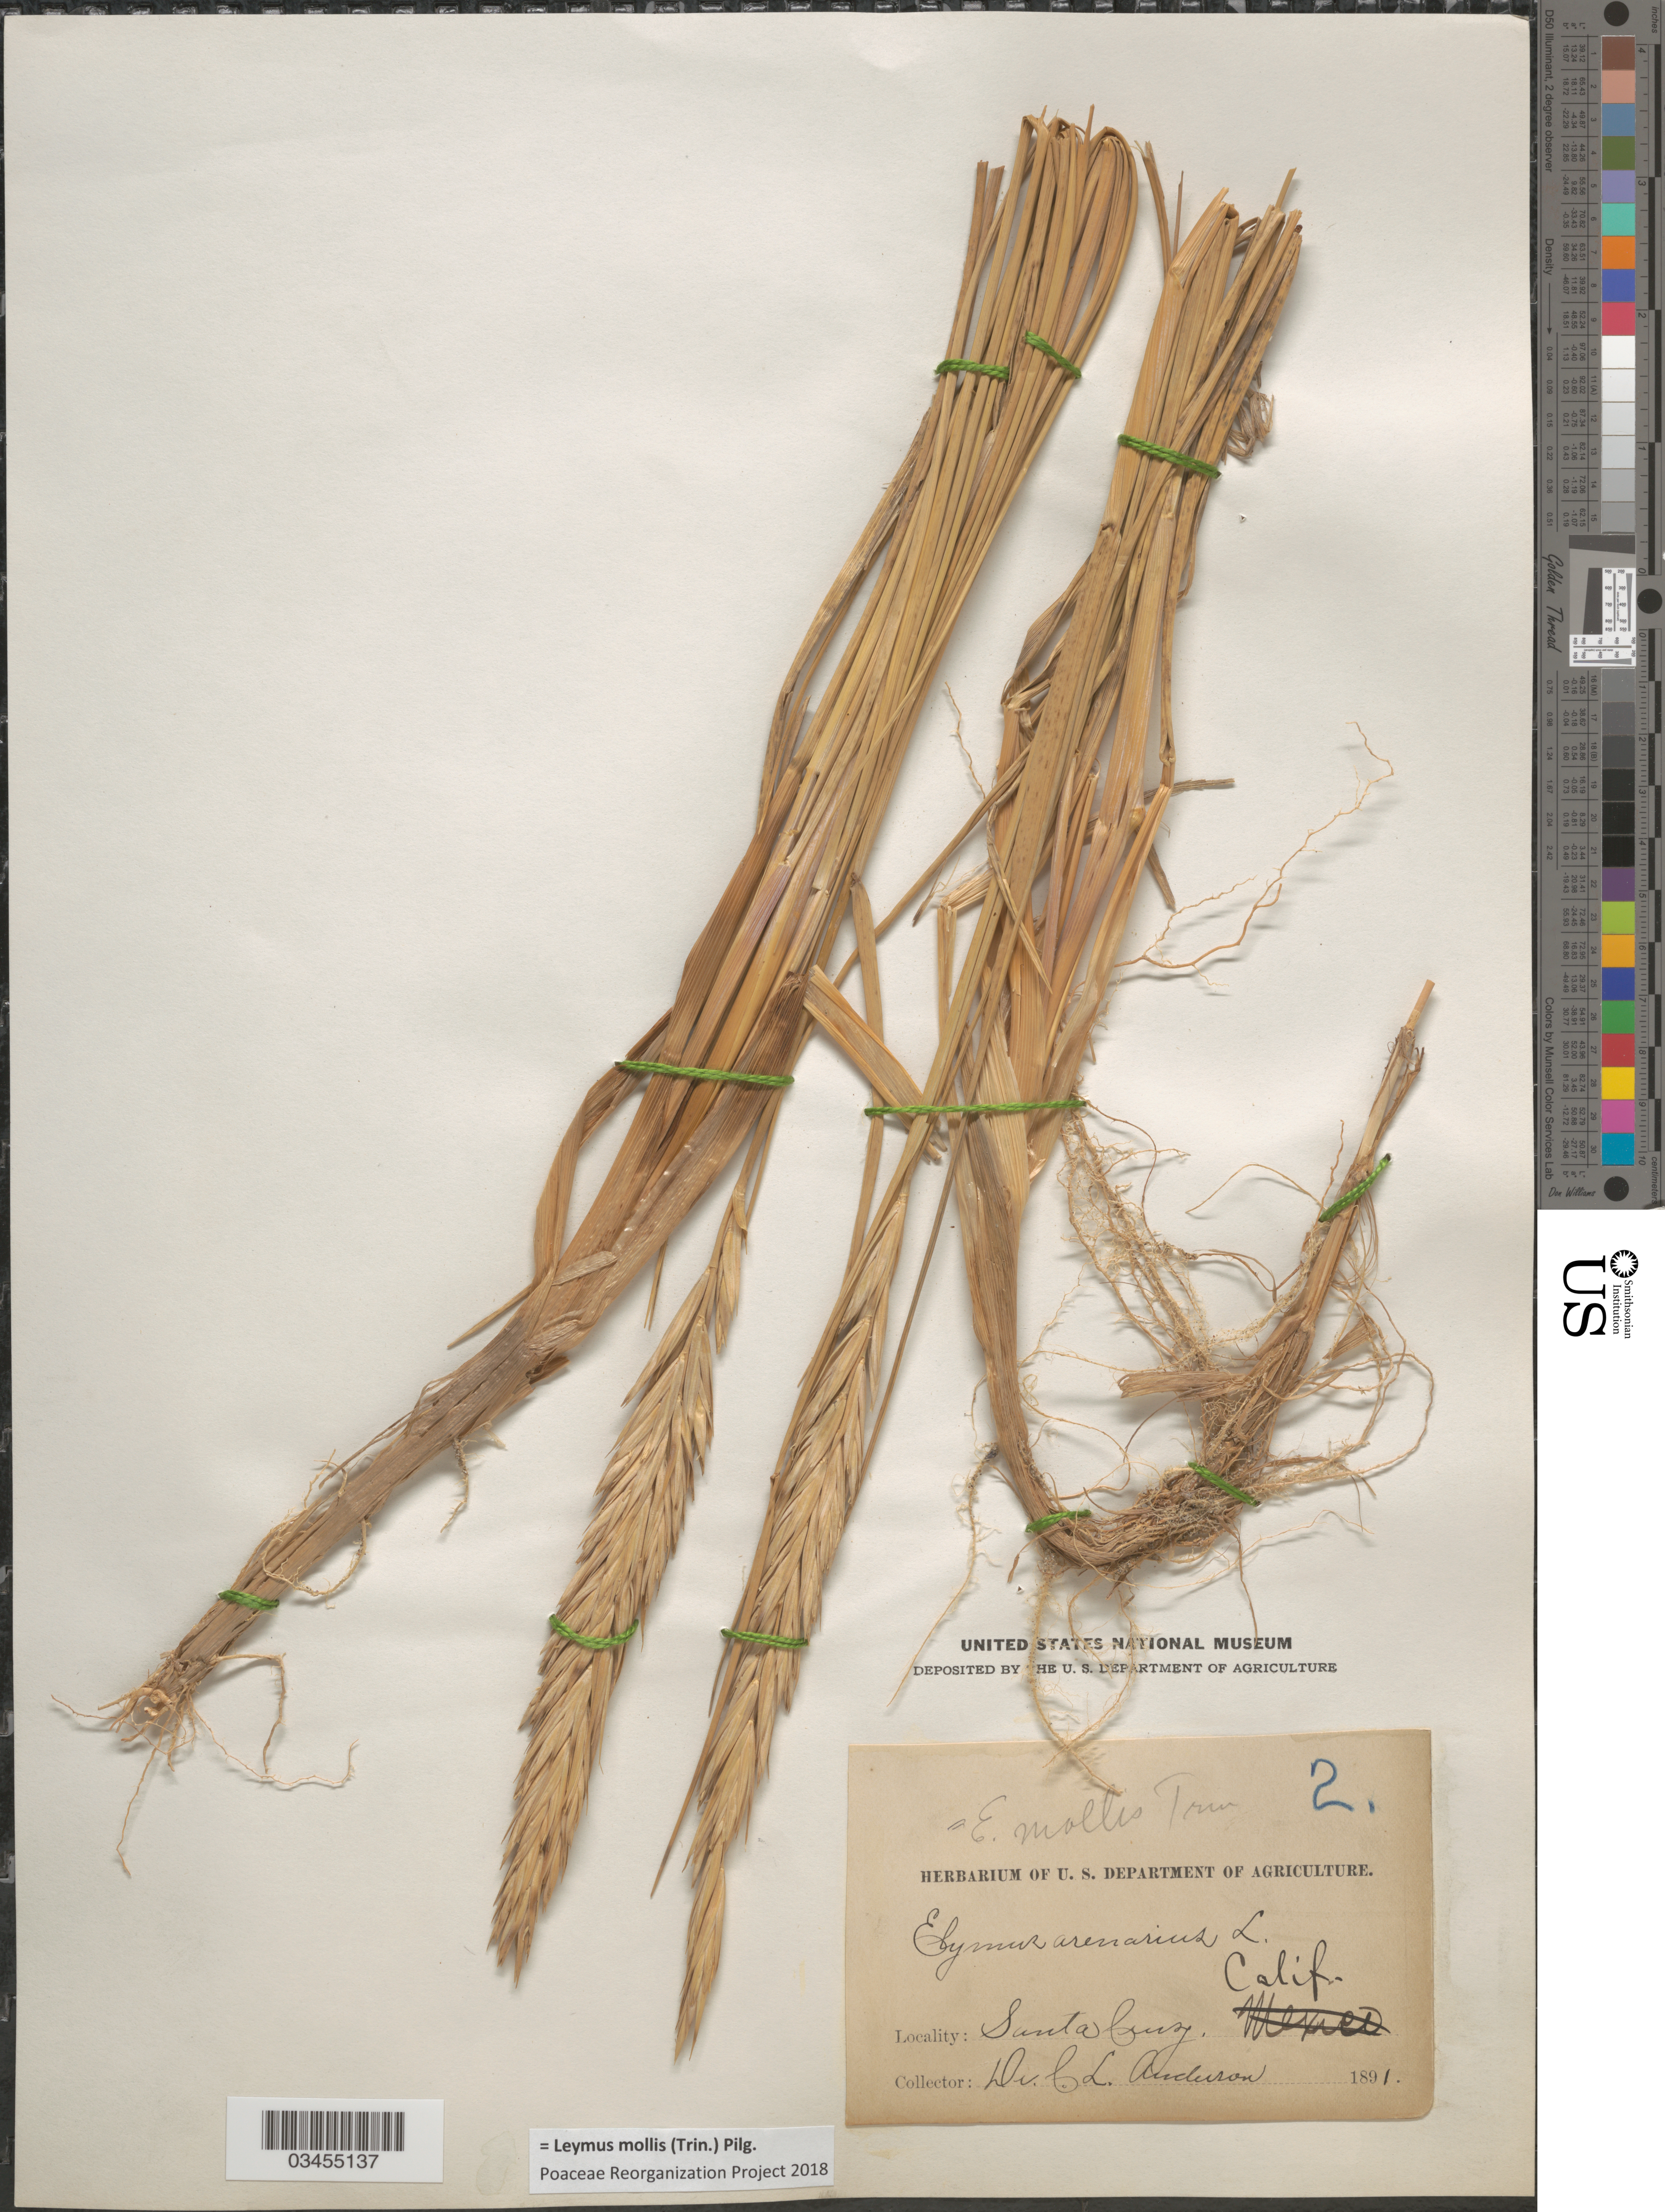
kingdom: Plantae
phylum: Tracheophyta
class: Liliopsida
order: Poales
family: Poaceae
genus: Leymus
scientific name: Leymus mollis subsp. mollis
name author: (Trin.) Pilg.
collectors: C. L. Anderson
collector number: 2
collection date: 1891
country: United States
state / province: California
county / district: Santa Cruz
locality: Santa Cruz.